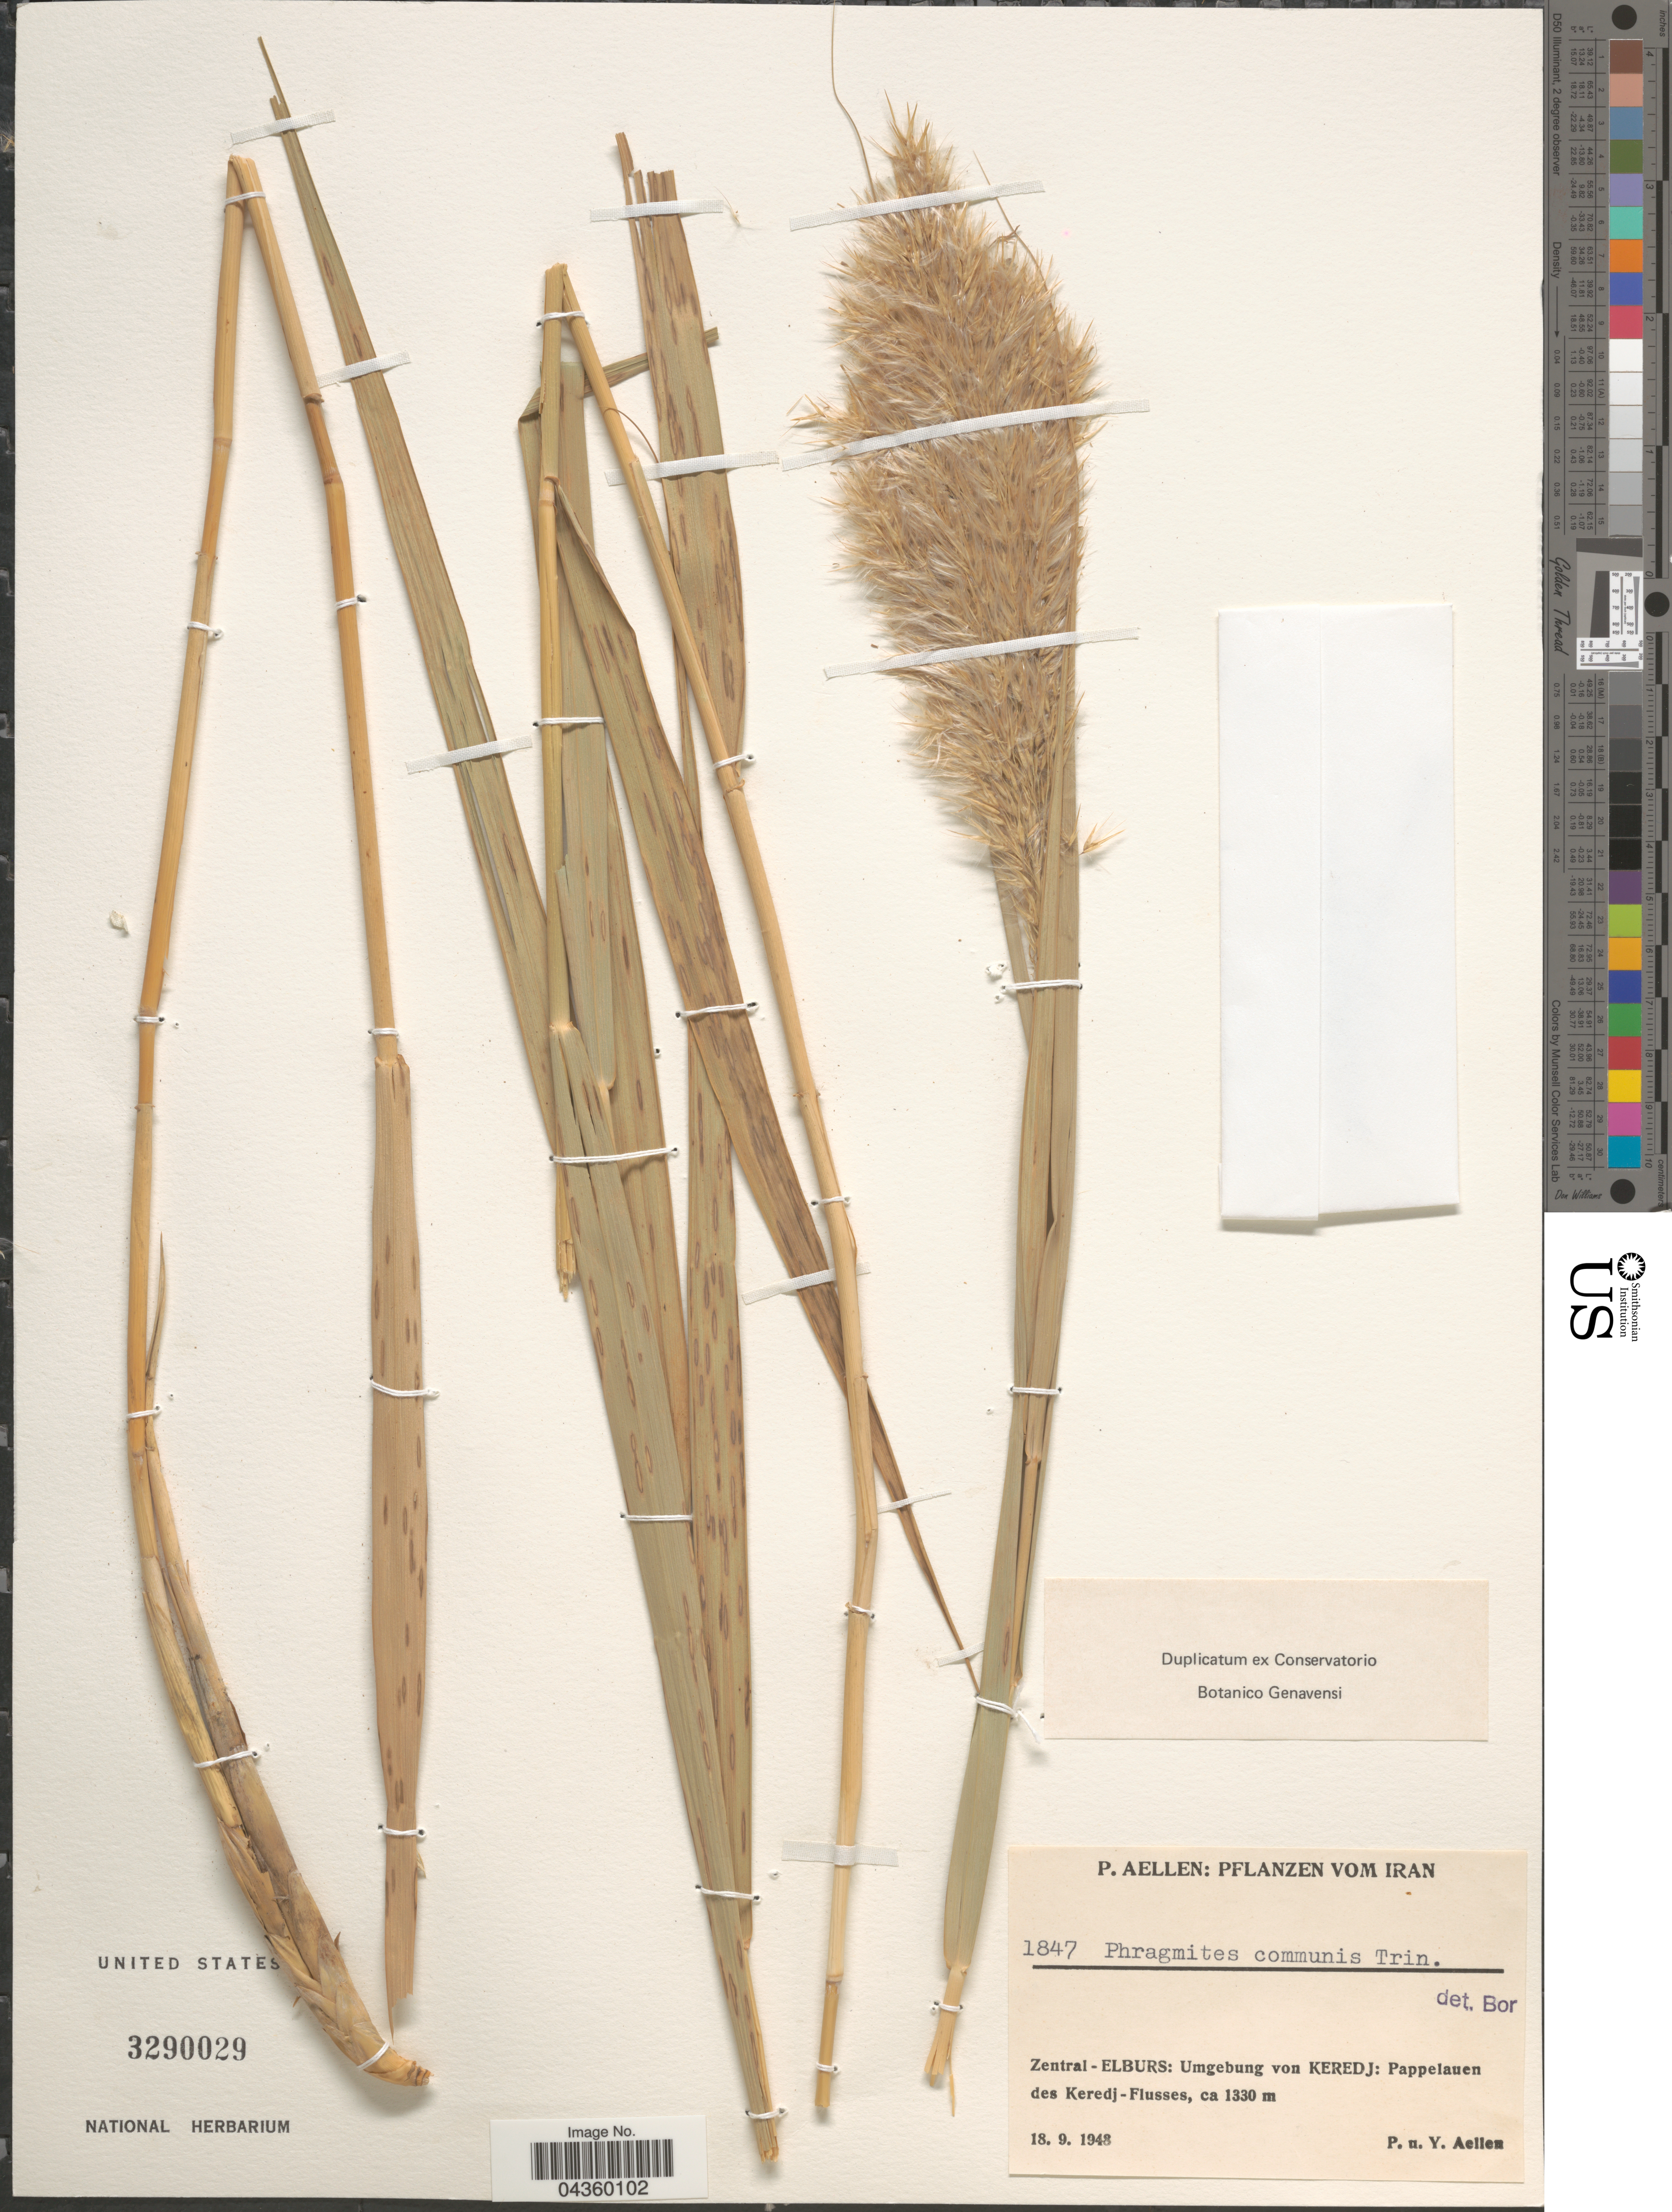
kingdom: Plantae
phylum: Tracheophyta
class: Liliopsida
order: Poales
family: Poaceae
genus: Phragmites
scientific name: Phragmites australis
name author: (Cav.) Trin. ex Steud.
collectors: P. Aellen & Y. Aellen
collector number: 1847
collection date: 1948-09-18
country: Iran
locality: Zentral- Elburs: Umgebung von Keredj: Pappelauen des Keredj-Flusses.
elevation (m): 1330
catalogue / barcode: US 3290029